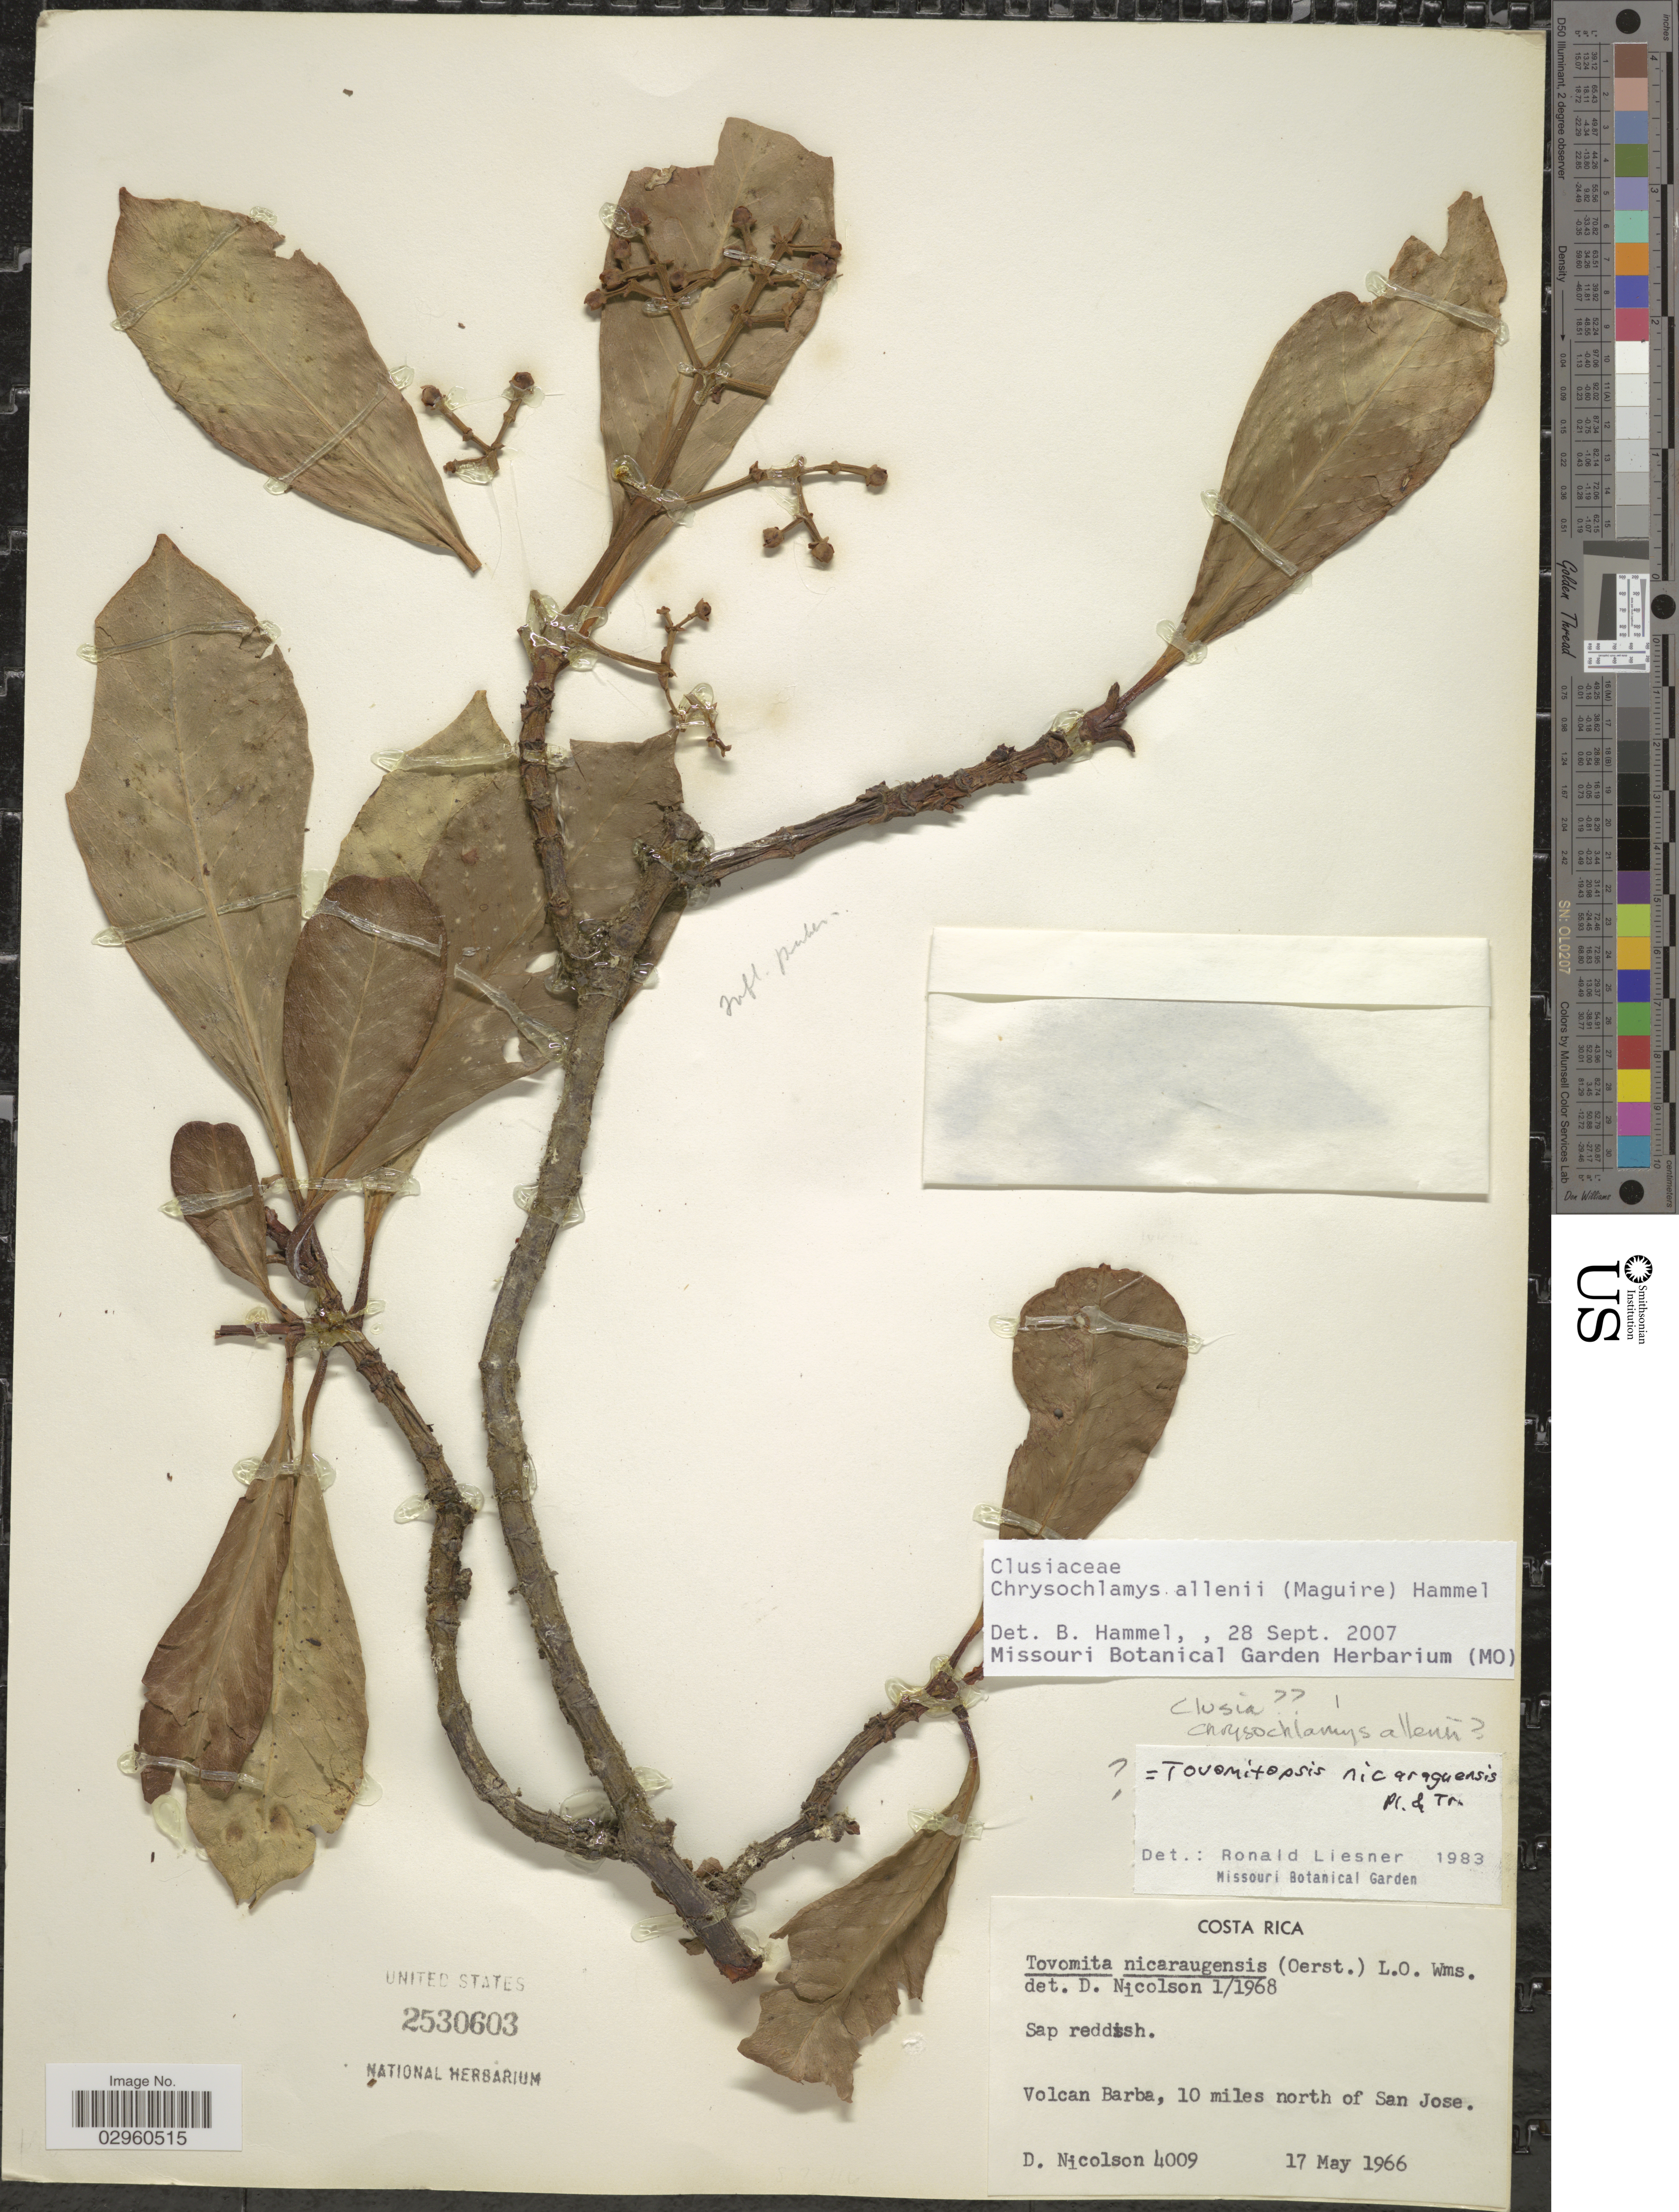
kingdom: Plantae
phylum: Tracheophyta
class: Magnoliopsida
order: Malpighiales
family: Clusiaceae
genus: Chrysochlamys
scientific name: Chrysochlamys allenii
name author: (Maguire) Hammel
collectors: D. H. Nicolson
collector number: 4009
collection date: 1966-05-17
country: Costa Rica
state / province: San José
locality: Volcan Barba, 10 miles north of San Jose.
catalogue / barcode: US 2530603